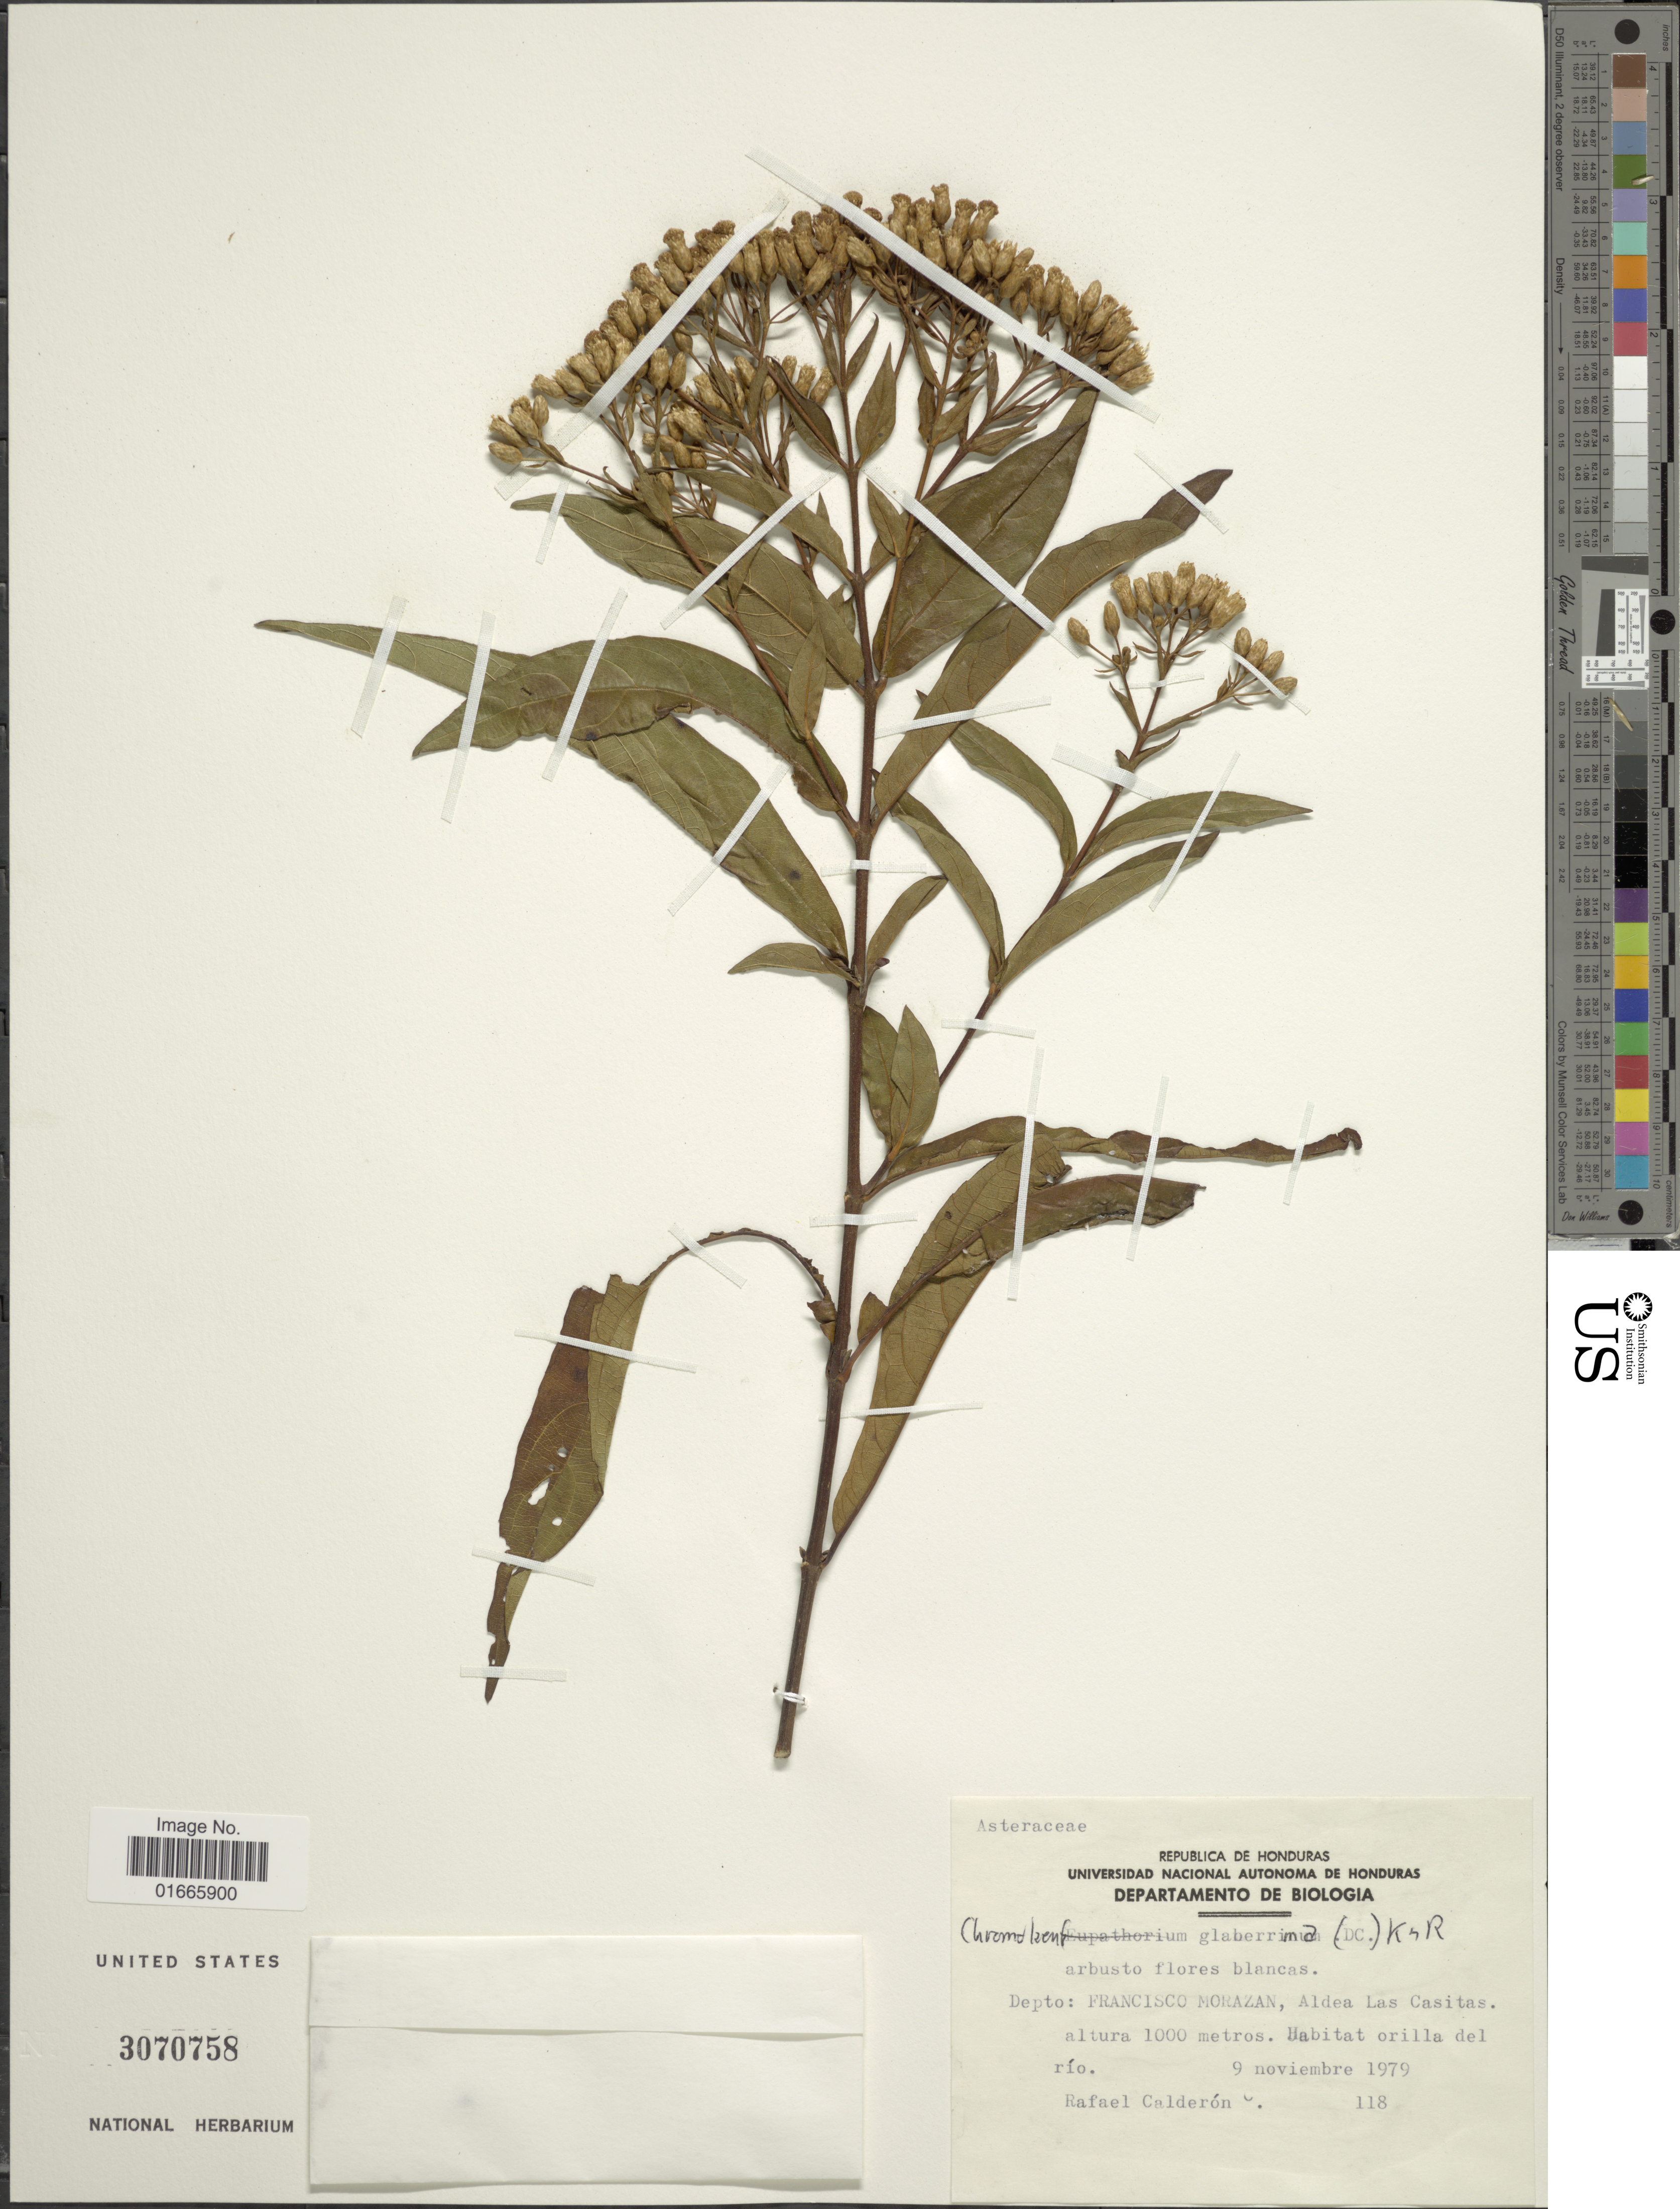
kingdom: Plantae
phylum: Tracheophyta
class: Magnoliopsida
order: Asterales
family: Asteraceae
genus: Chromolaena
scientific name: Chromolaena glaberrima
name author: (DC.) R.M. King & H. Rob.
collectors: R. Calderón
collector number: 118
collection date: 1979-11-09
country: Honduras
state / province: Fco. Morazán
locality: Aldea Las Casitas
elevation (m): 1000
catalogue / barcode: US 3070758